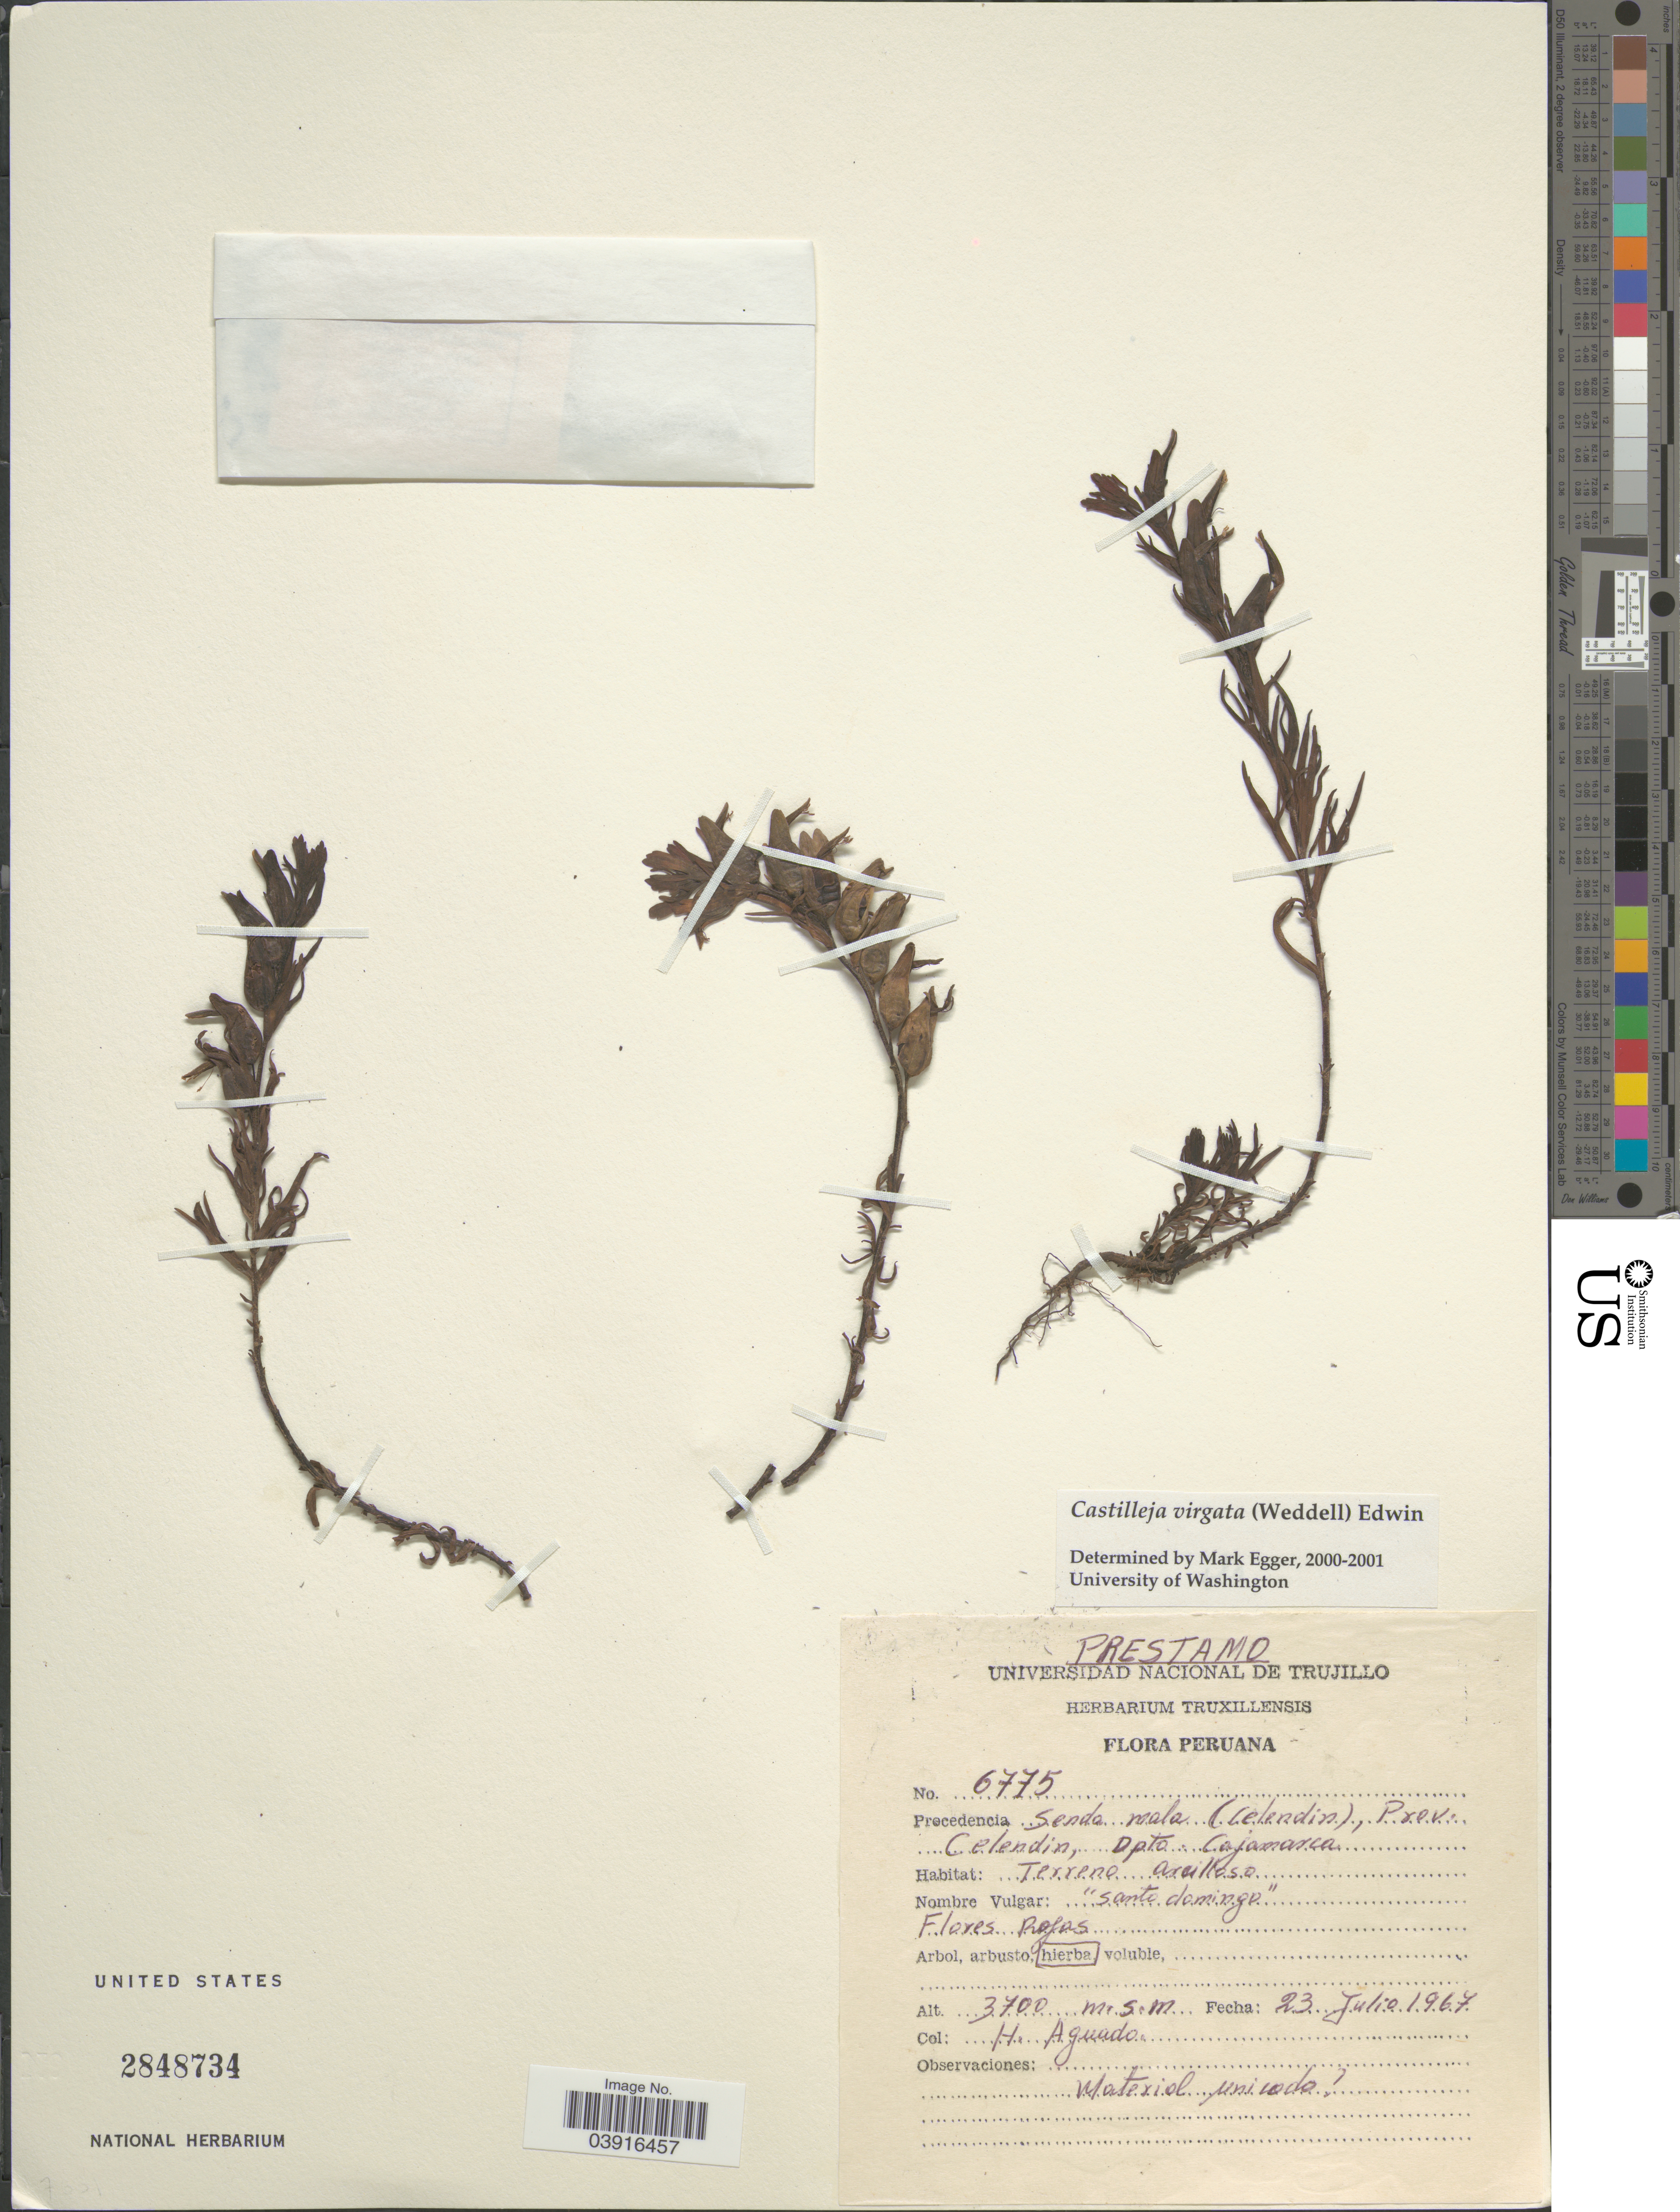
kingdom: Plantae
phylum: Tracheophyta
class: Magnoliopsida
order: Lamiales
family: Orobanchaceae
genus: Castilleja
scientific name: Castilleja virgata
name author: (Wedd.) Edwin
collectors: H. Aguado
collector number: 6775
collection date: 1967-07-23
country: Peru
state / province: Cajamarca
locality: Procedencia Senda mala (Celendin), Prov. Celendin, Dpto. Cajamarca.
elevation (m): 3700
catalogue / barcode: US 2848734